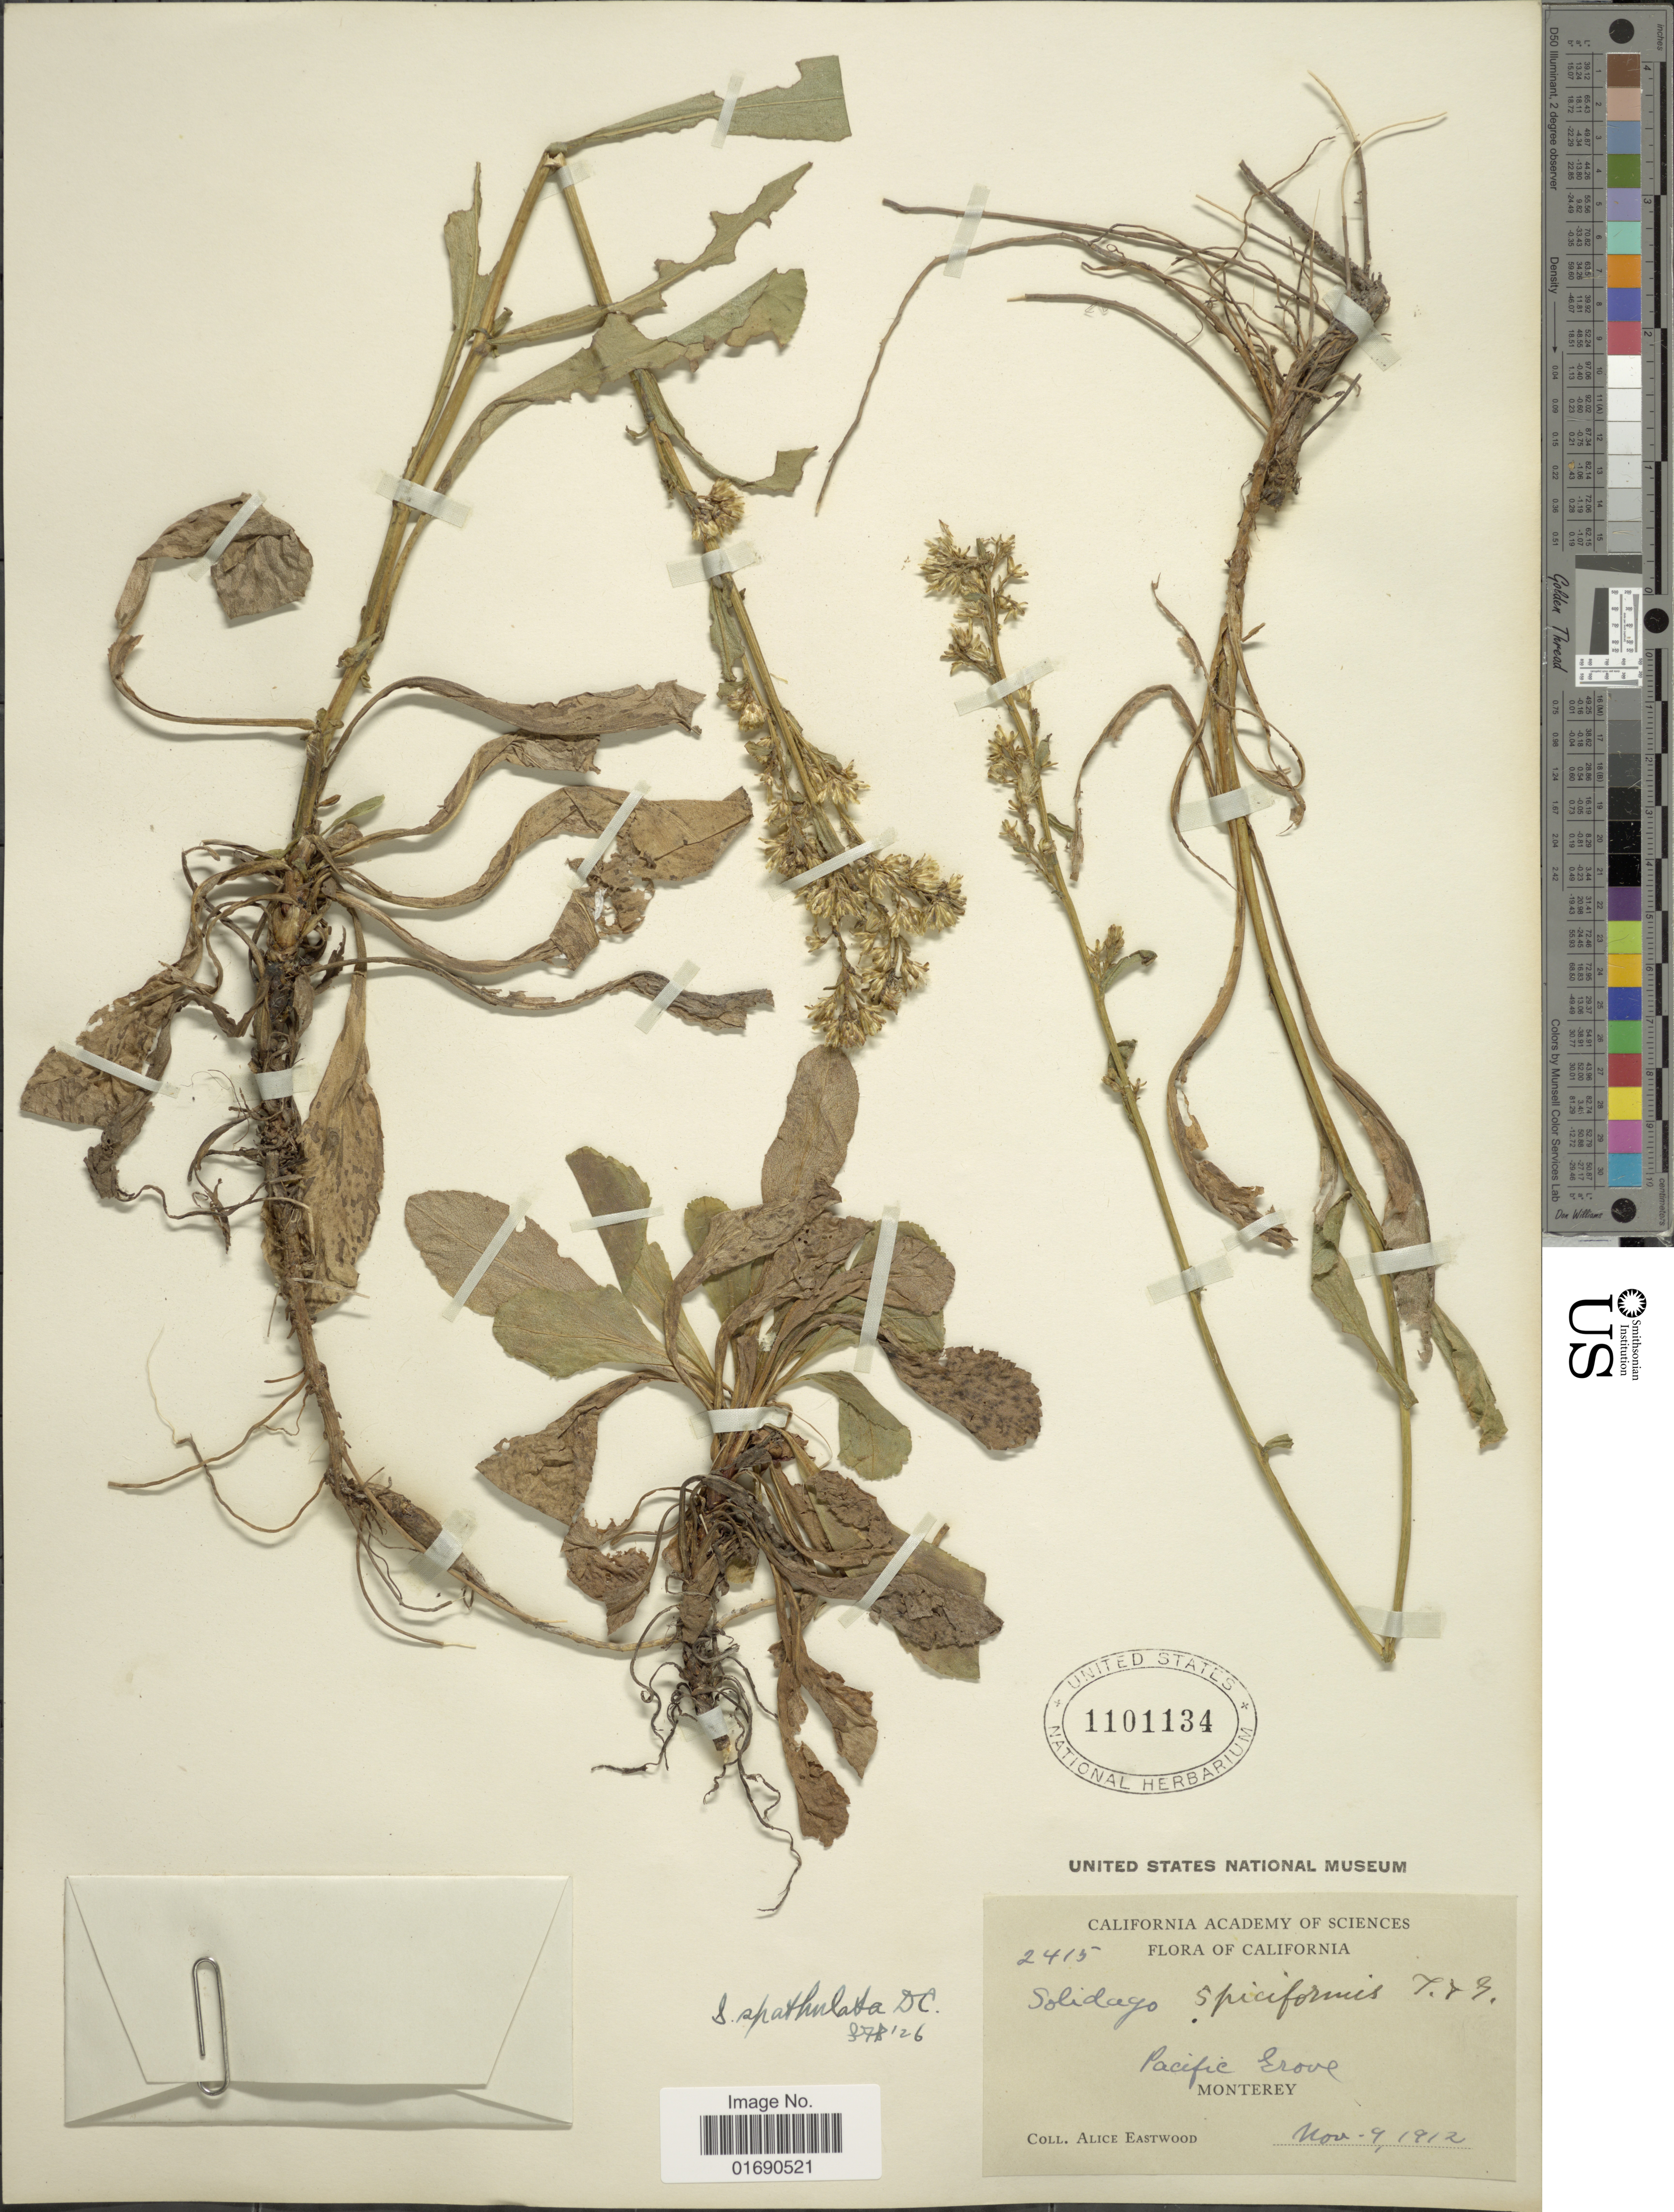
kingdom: Plantae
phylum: Tracheophyta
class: Magnoliopsida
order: Asterales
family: Asteraceae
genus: Solidago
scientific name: Solidago spathulata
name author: DC.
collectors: A. Eastwood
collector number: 2415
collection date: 1912-11-09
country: United States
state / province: California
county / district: Monterey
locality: Pacific Grove, Monterey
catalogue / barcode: US 1101134